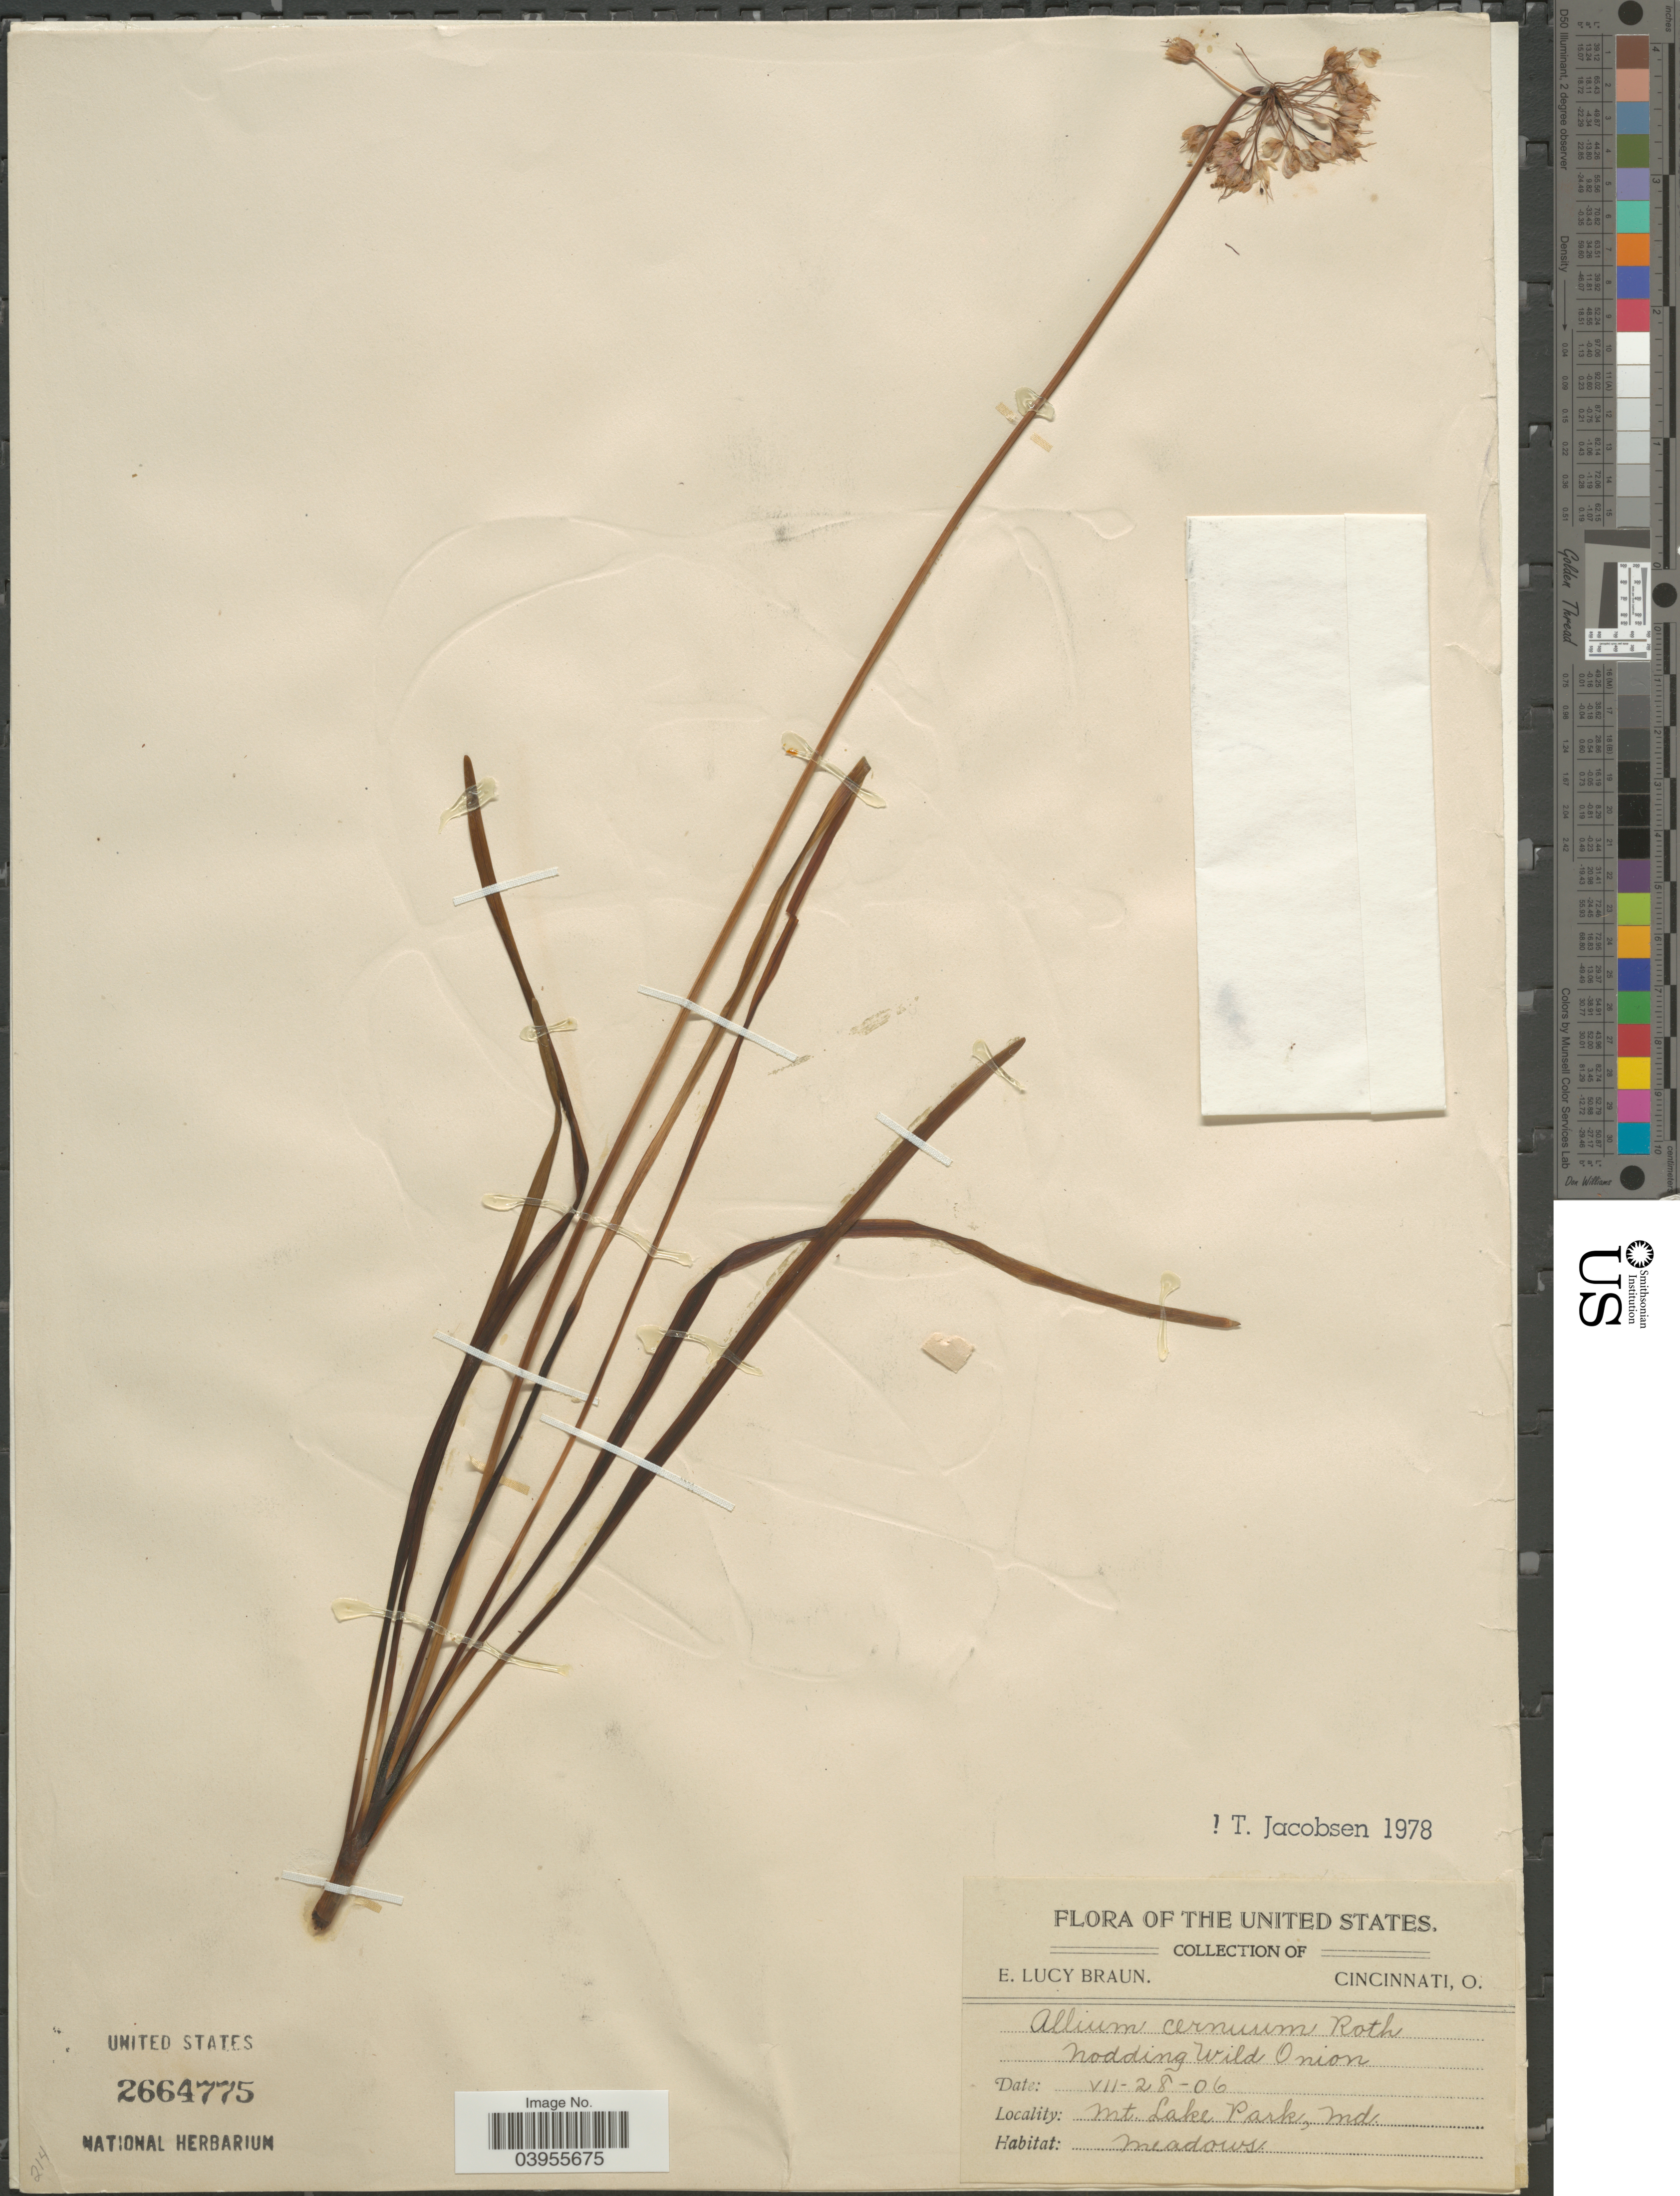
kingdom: Plantae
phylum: Tracheophyta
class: Liliopsida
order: Asparagales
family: Amaryllidaceae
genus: Allium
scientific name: Allium cernuum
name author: Roth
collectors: E. L. Braun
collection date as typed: Transcribed d/m/y: 28/7/6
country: United States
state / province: Maryland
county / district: Garrett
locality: Mt. Lake Park.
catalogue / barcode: US 2664775